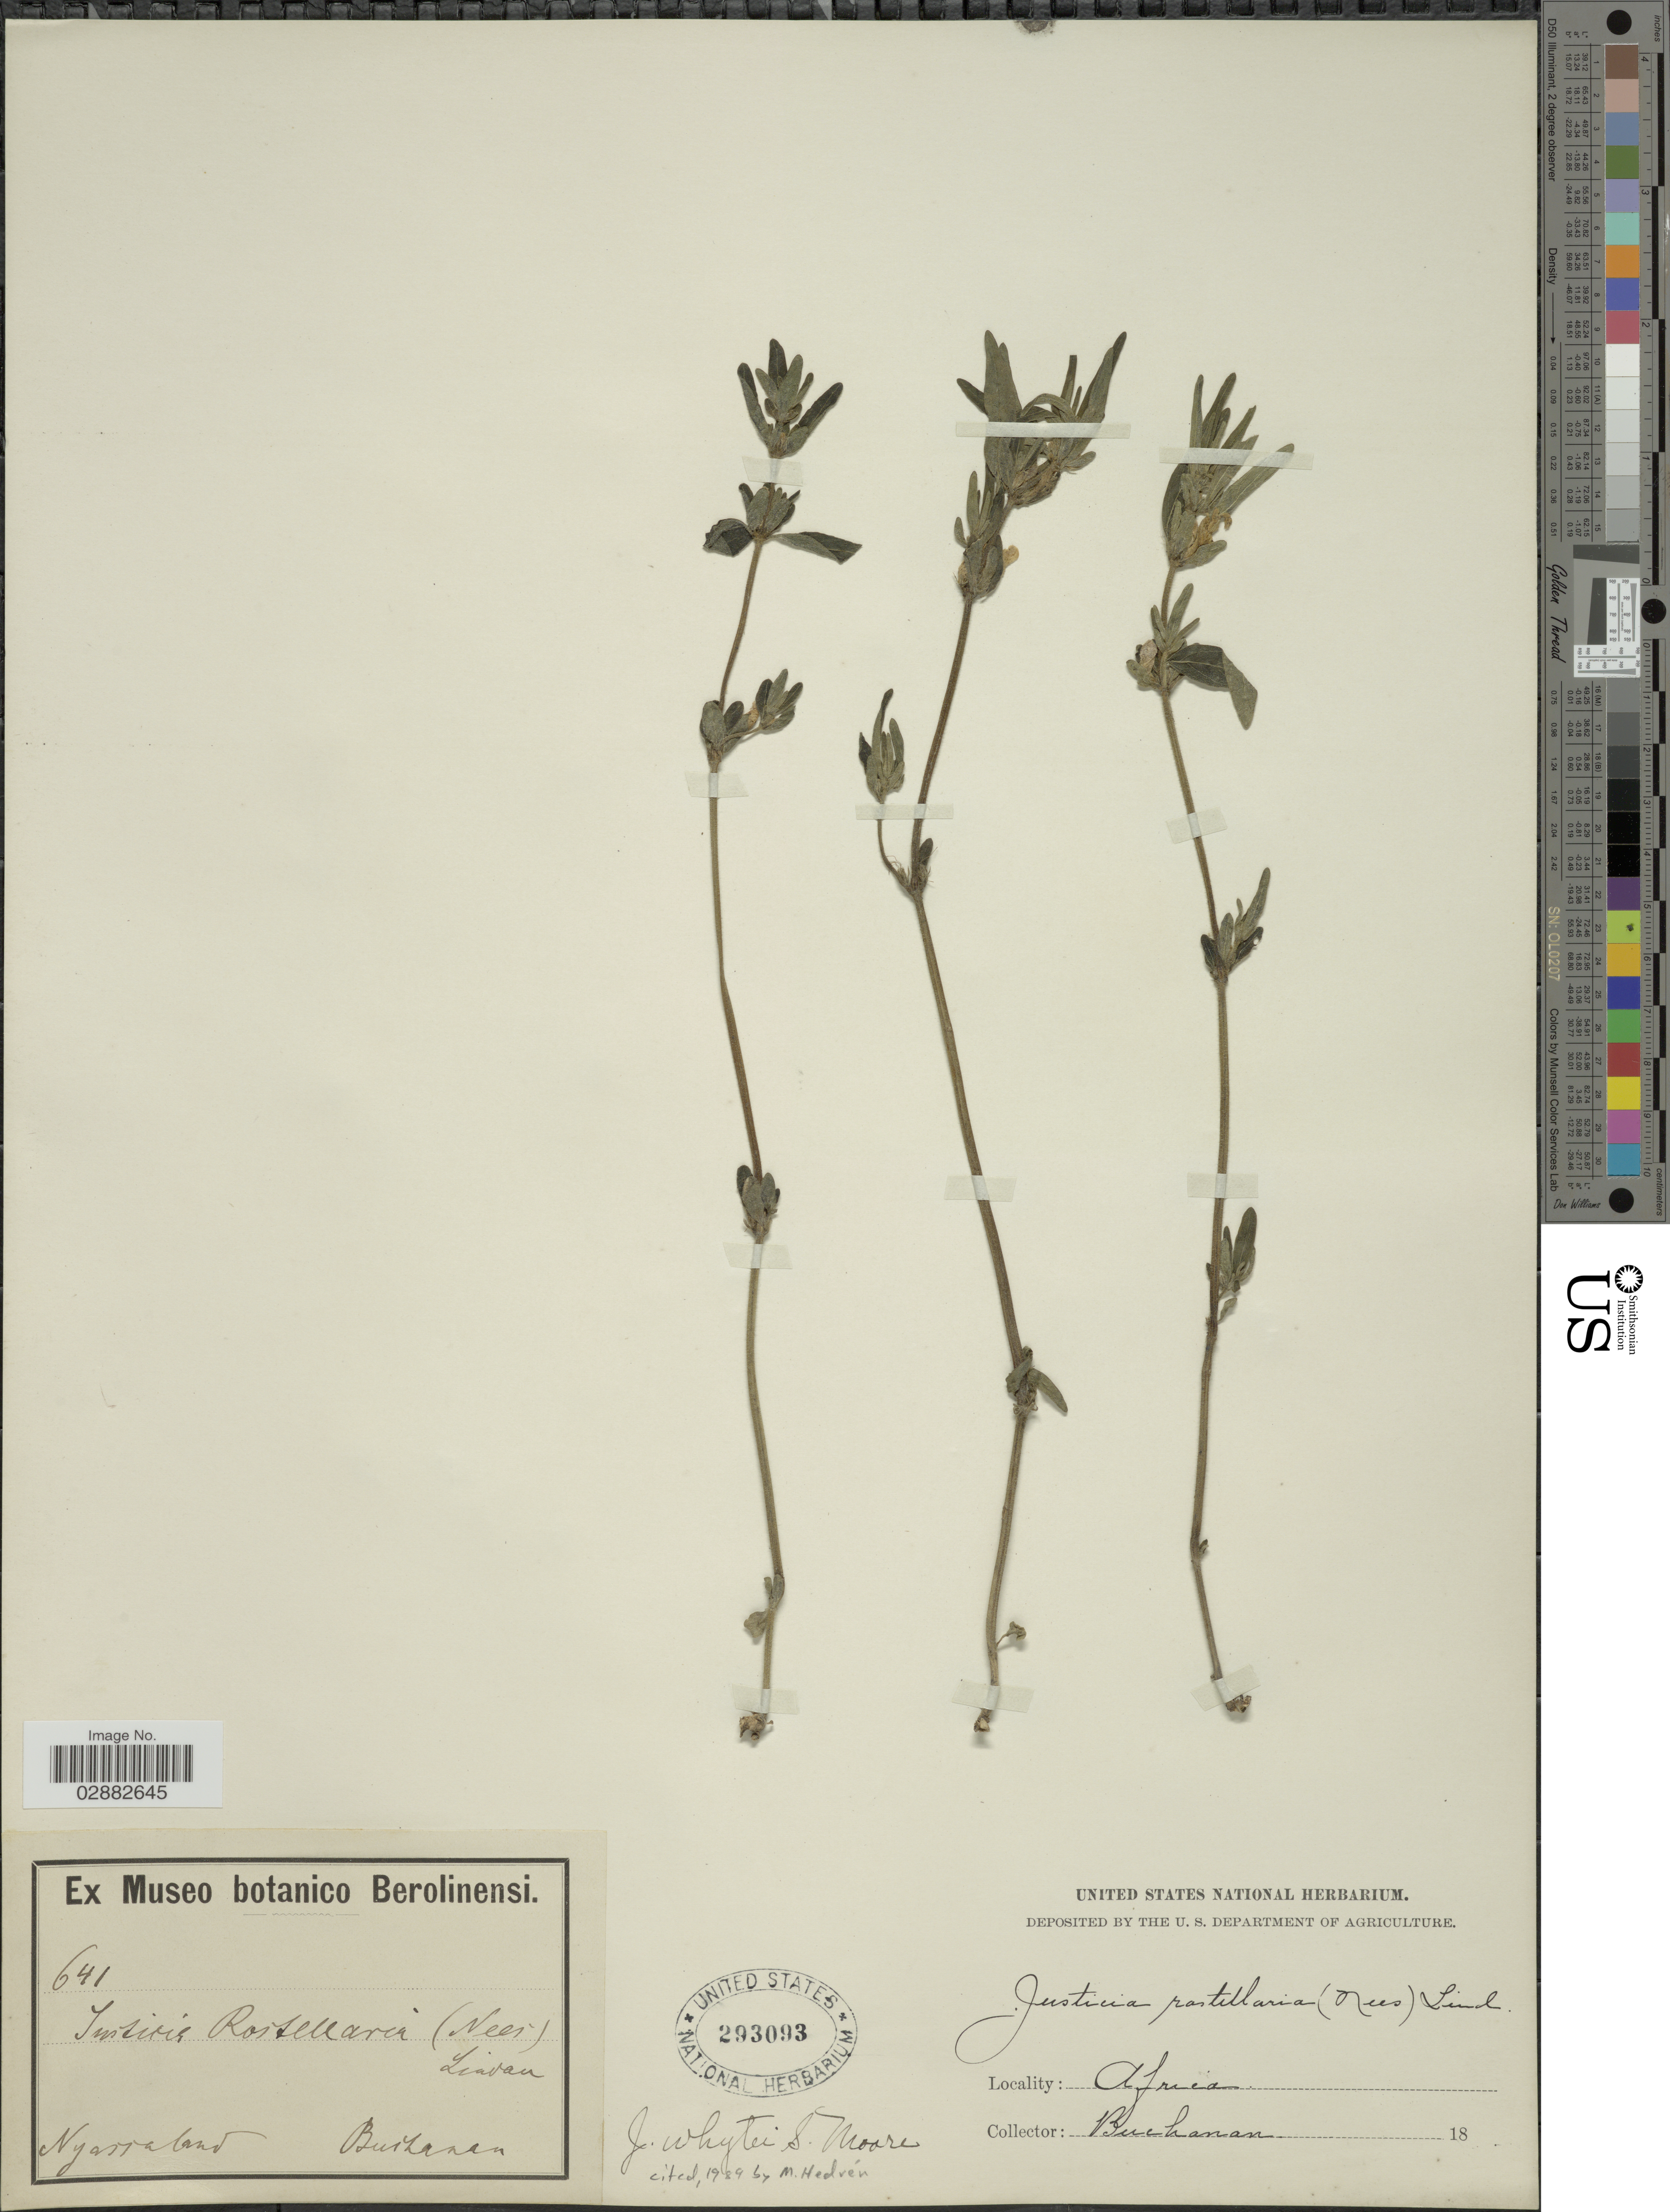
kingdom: Plantae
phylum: Tracheophyta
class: Magnoliopsida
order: Lamiales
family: Acanthaceae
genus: Justicia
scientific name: Justicia whytei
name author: S. Moore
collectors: Buchanan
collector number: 641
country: Malawi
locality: Nyassaland.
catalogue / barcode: US 293093